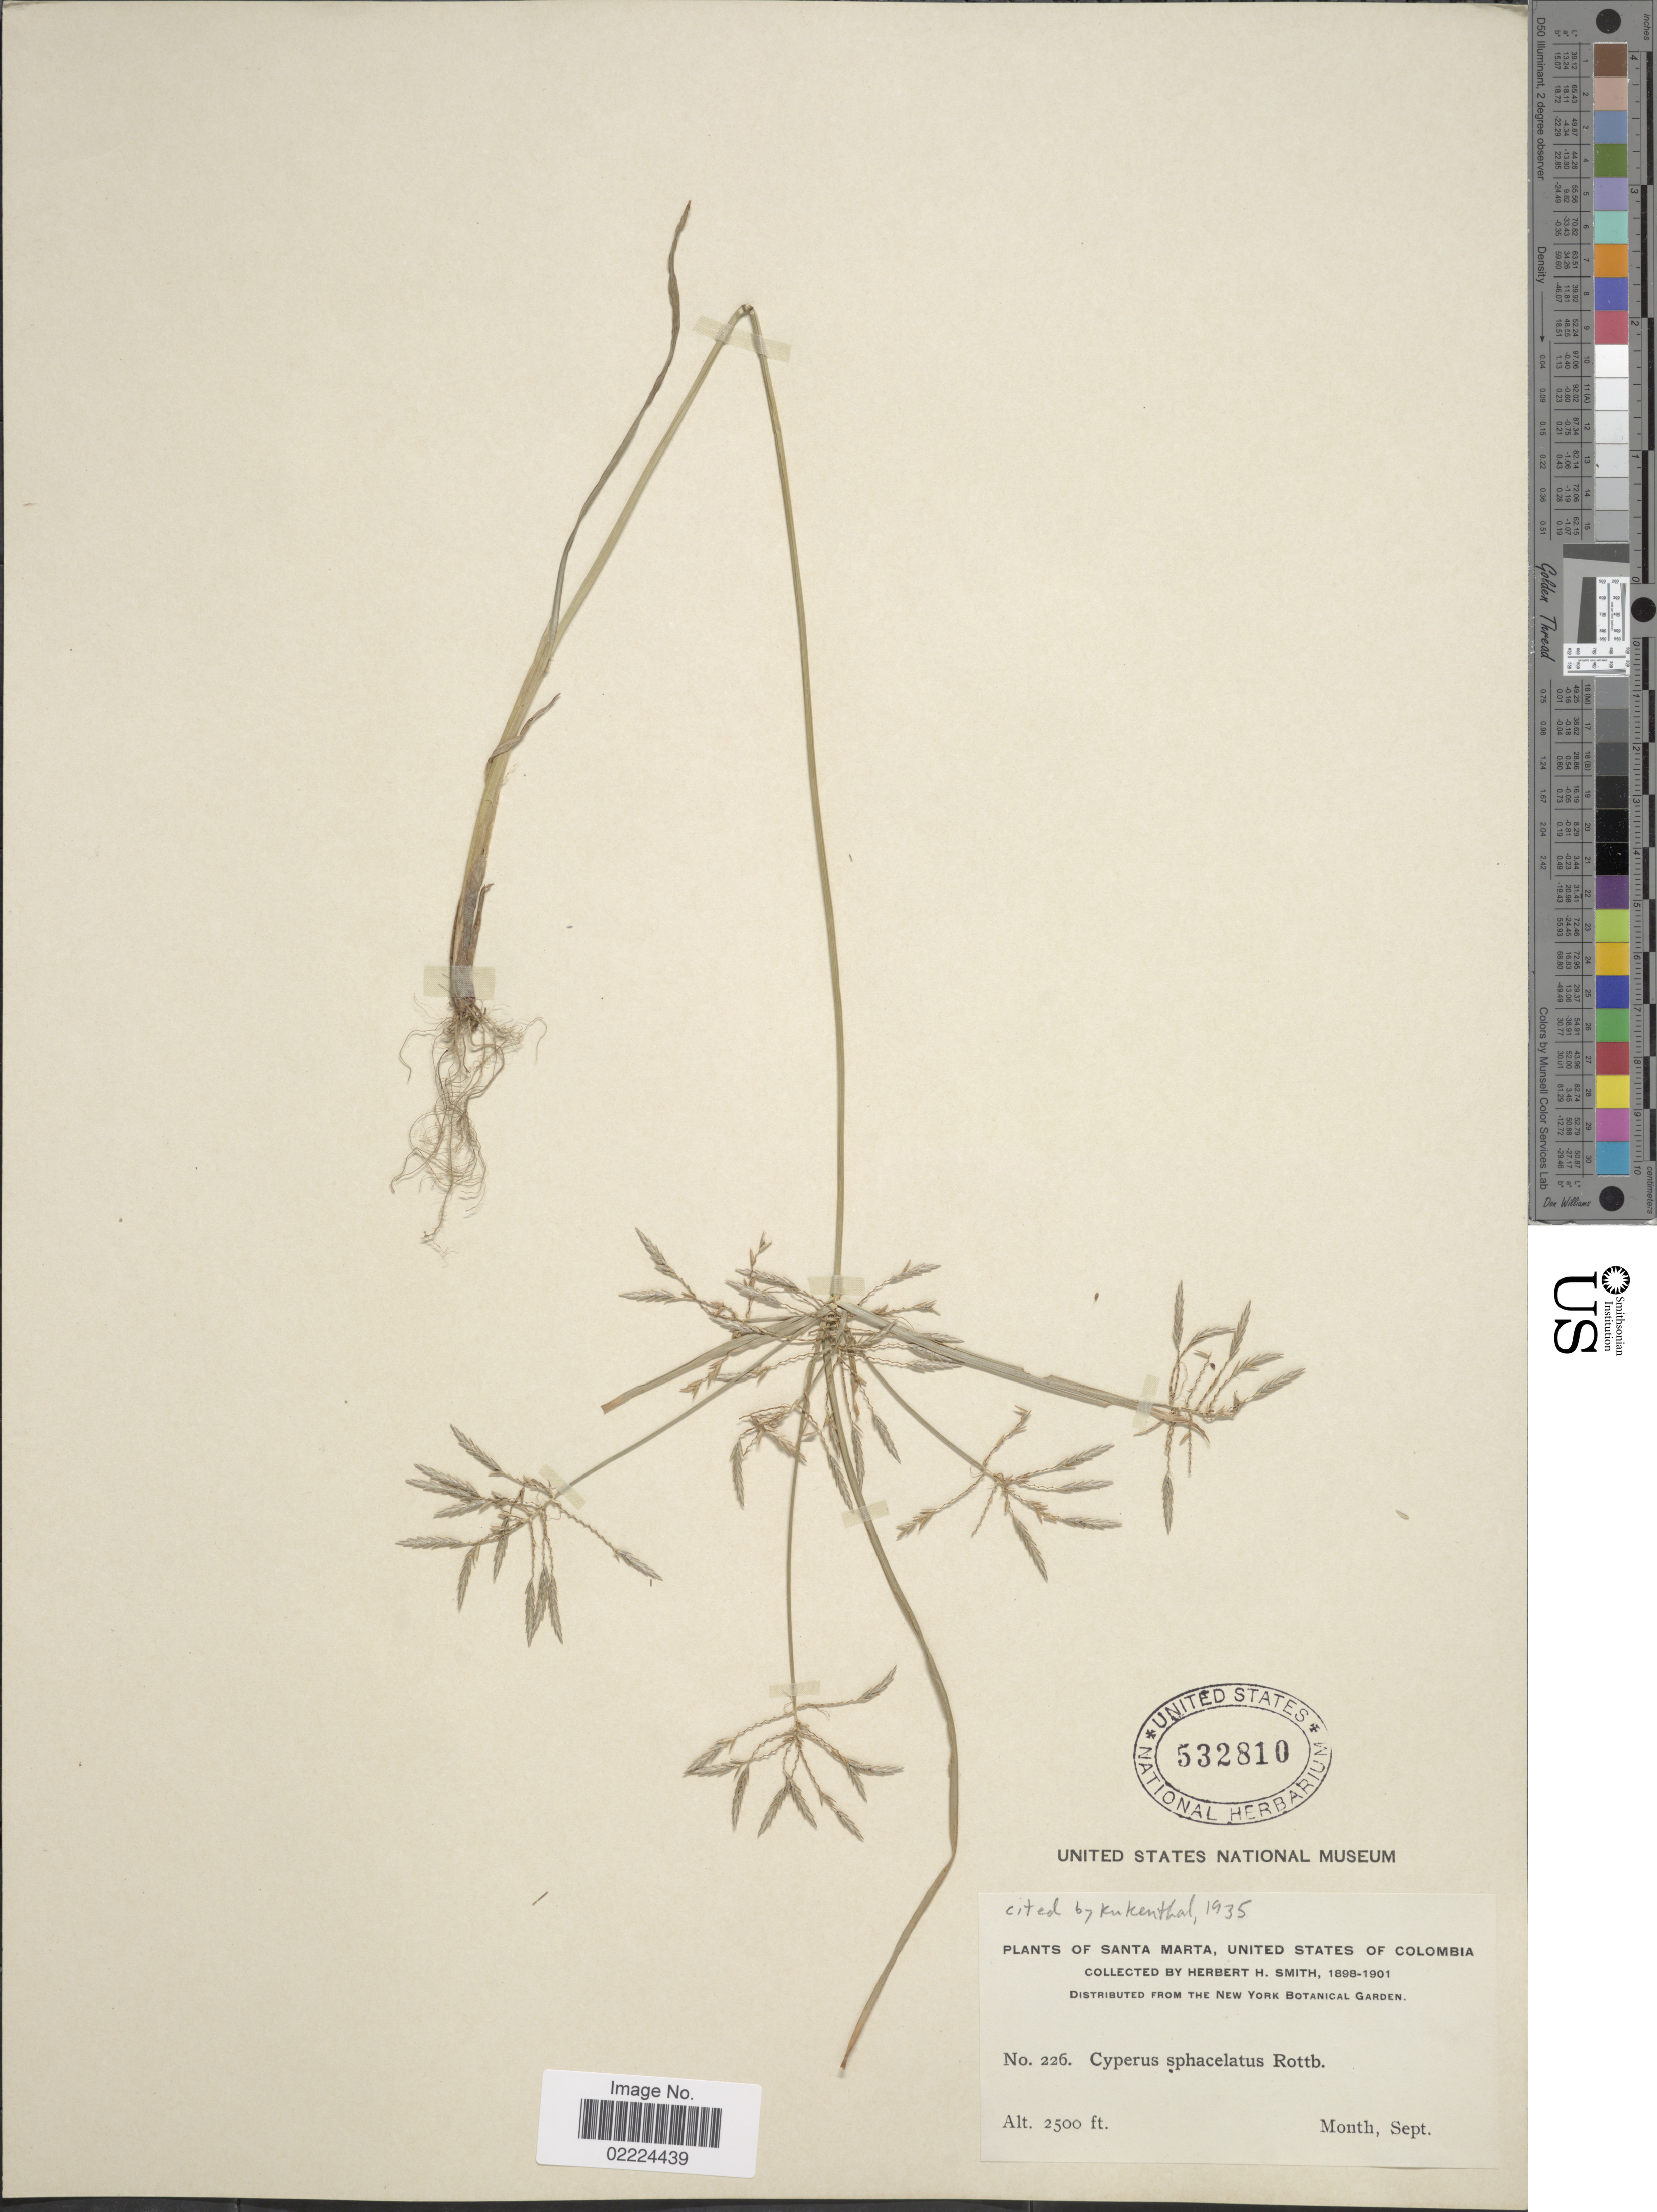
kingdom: Plantae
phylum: Tracheophyta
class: Liliopsida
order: Poales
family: Cyperaceae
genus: Cyperus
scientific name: Cyperus sphacelatus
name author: Rottb.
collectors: Herbert H. Smith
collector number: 226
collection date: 1898-09/1901-09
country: Colombia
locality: Santa Marta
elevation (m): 762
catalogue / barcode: US 532810